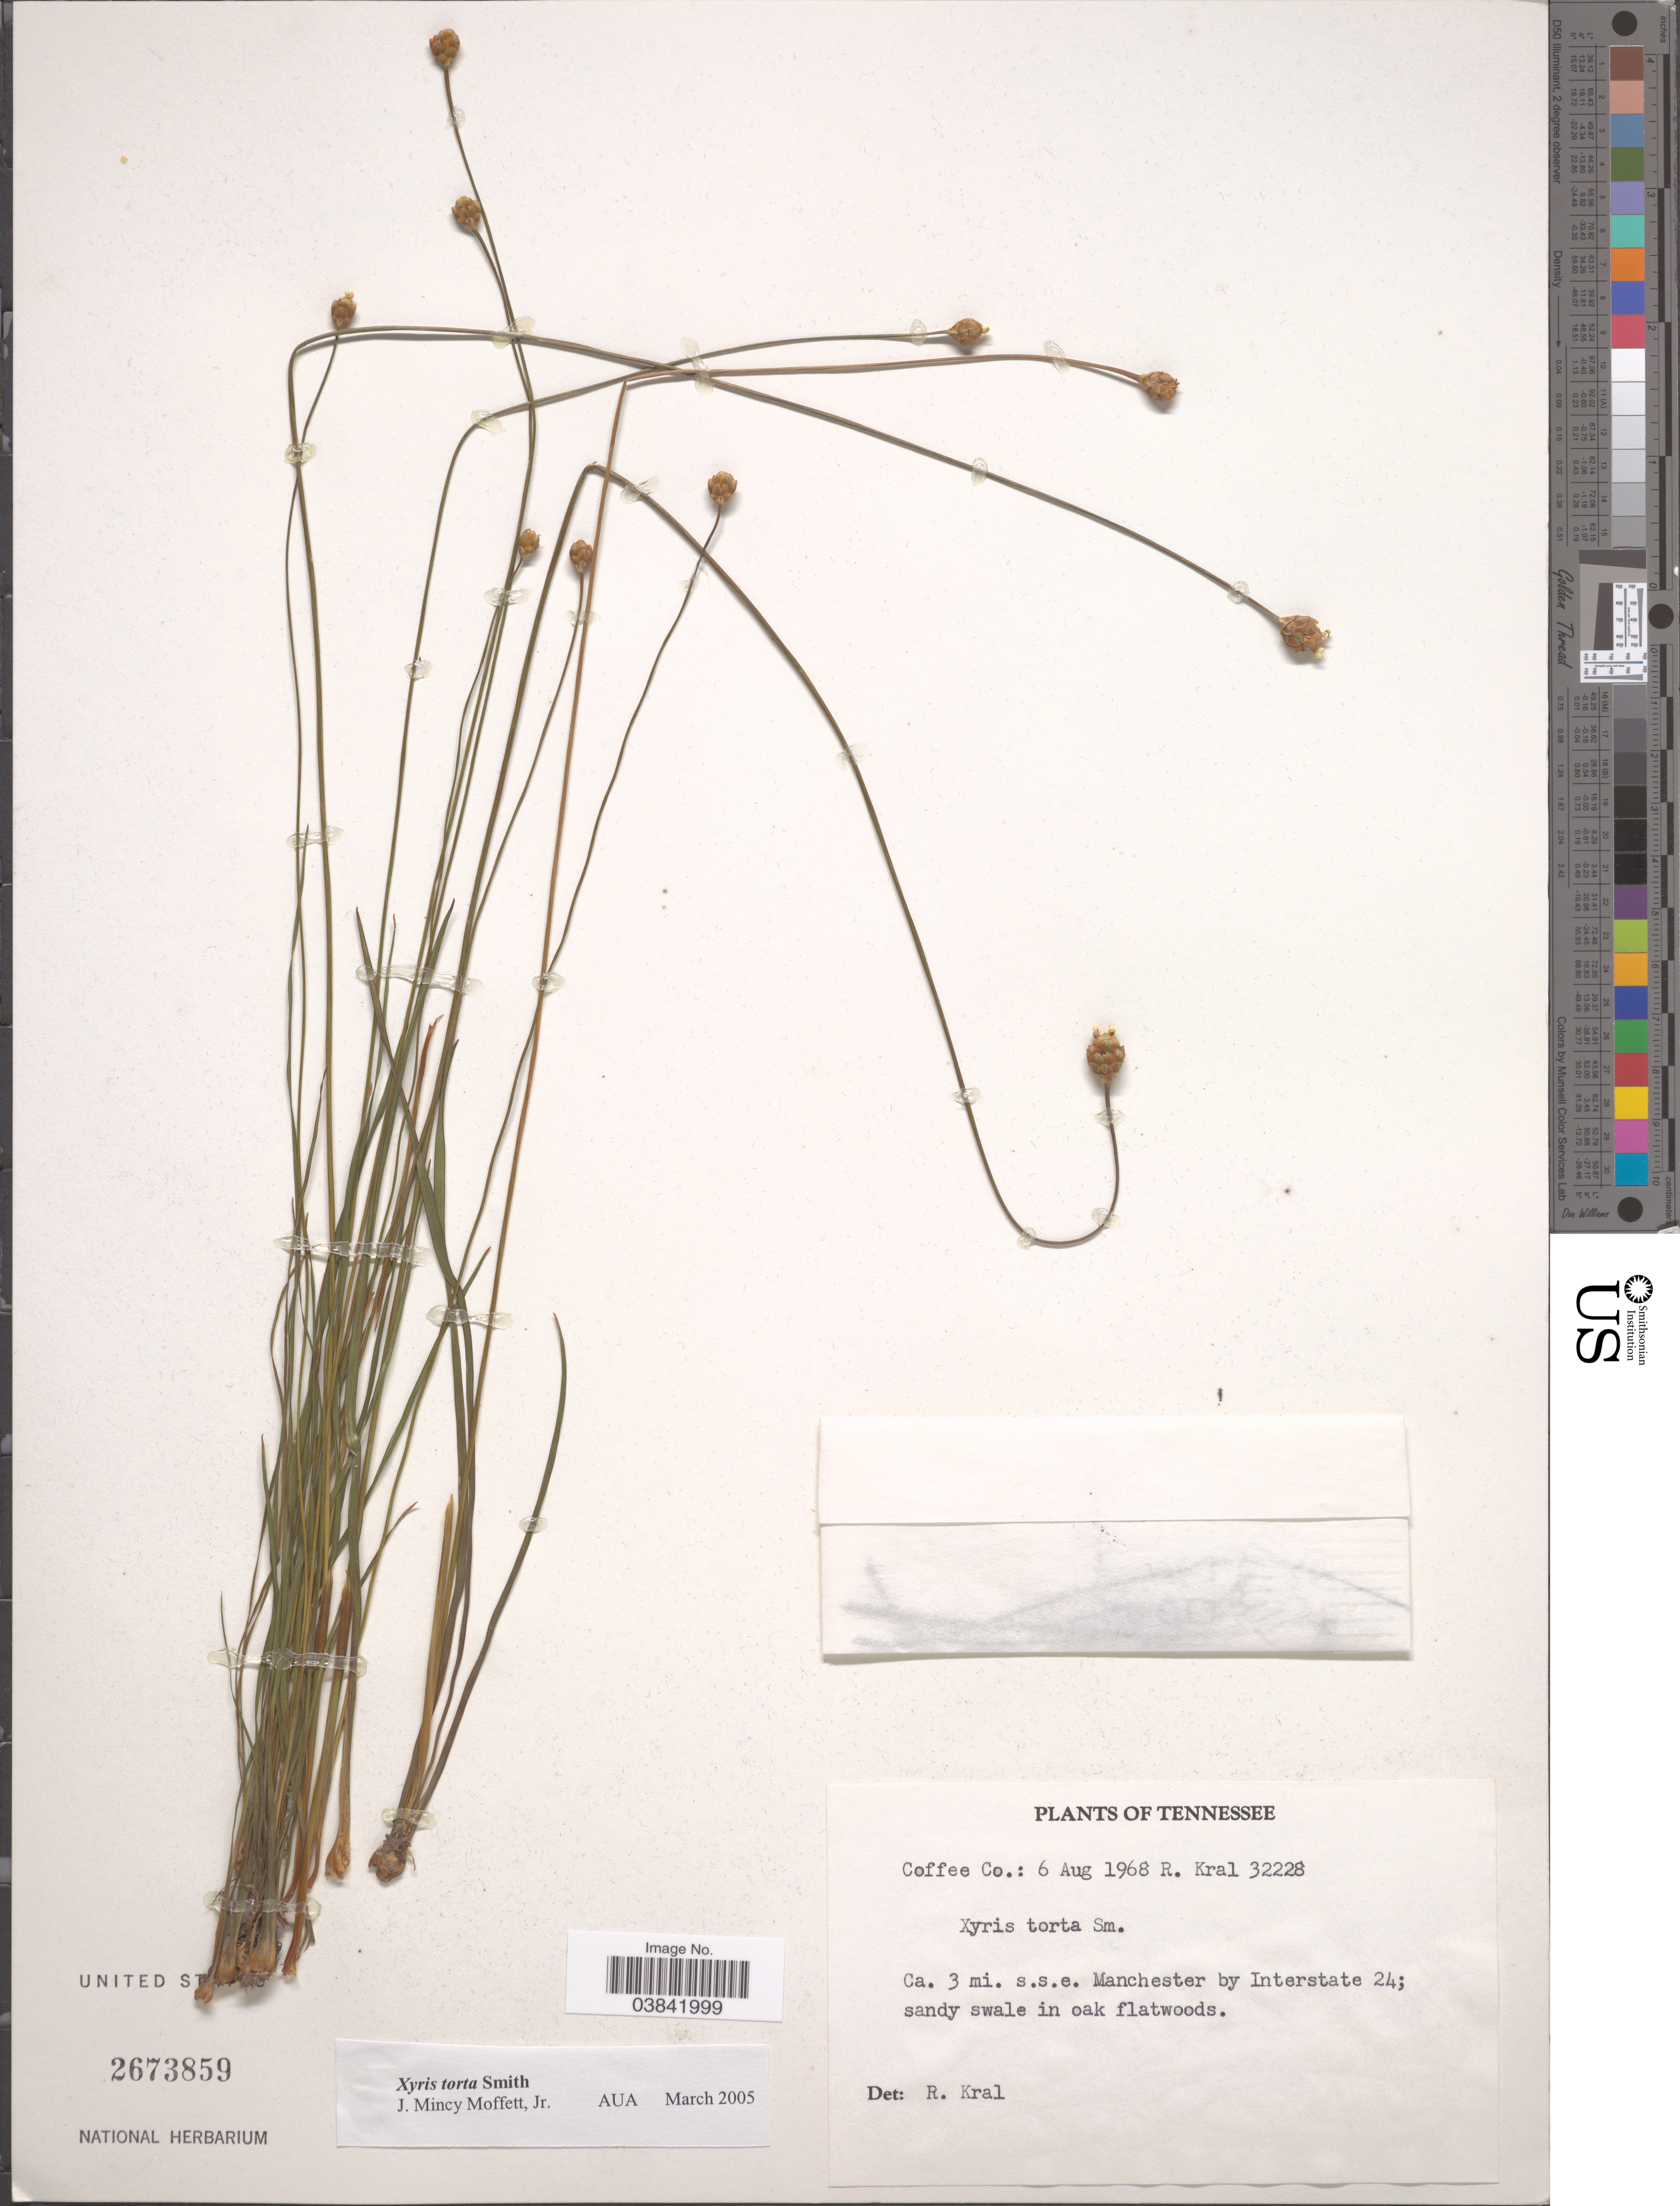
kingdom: Plantae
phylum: Tracheophyta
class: Liliopsida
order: Poales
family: Xyridaceae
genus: Xyris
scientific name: Xyris torta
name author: Sm.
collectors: R. Kral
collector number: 32228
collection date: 1968-08-06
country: United States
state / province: Tennessee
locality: Coffee Co.: Ca. 3 mi. s.s.e. Manchester by Interstate 24.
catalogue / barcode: US 2673859